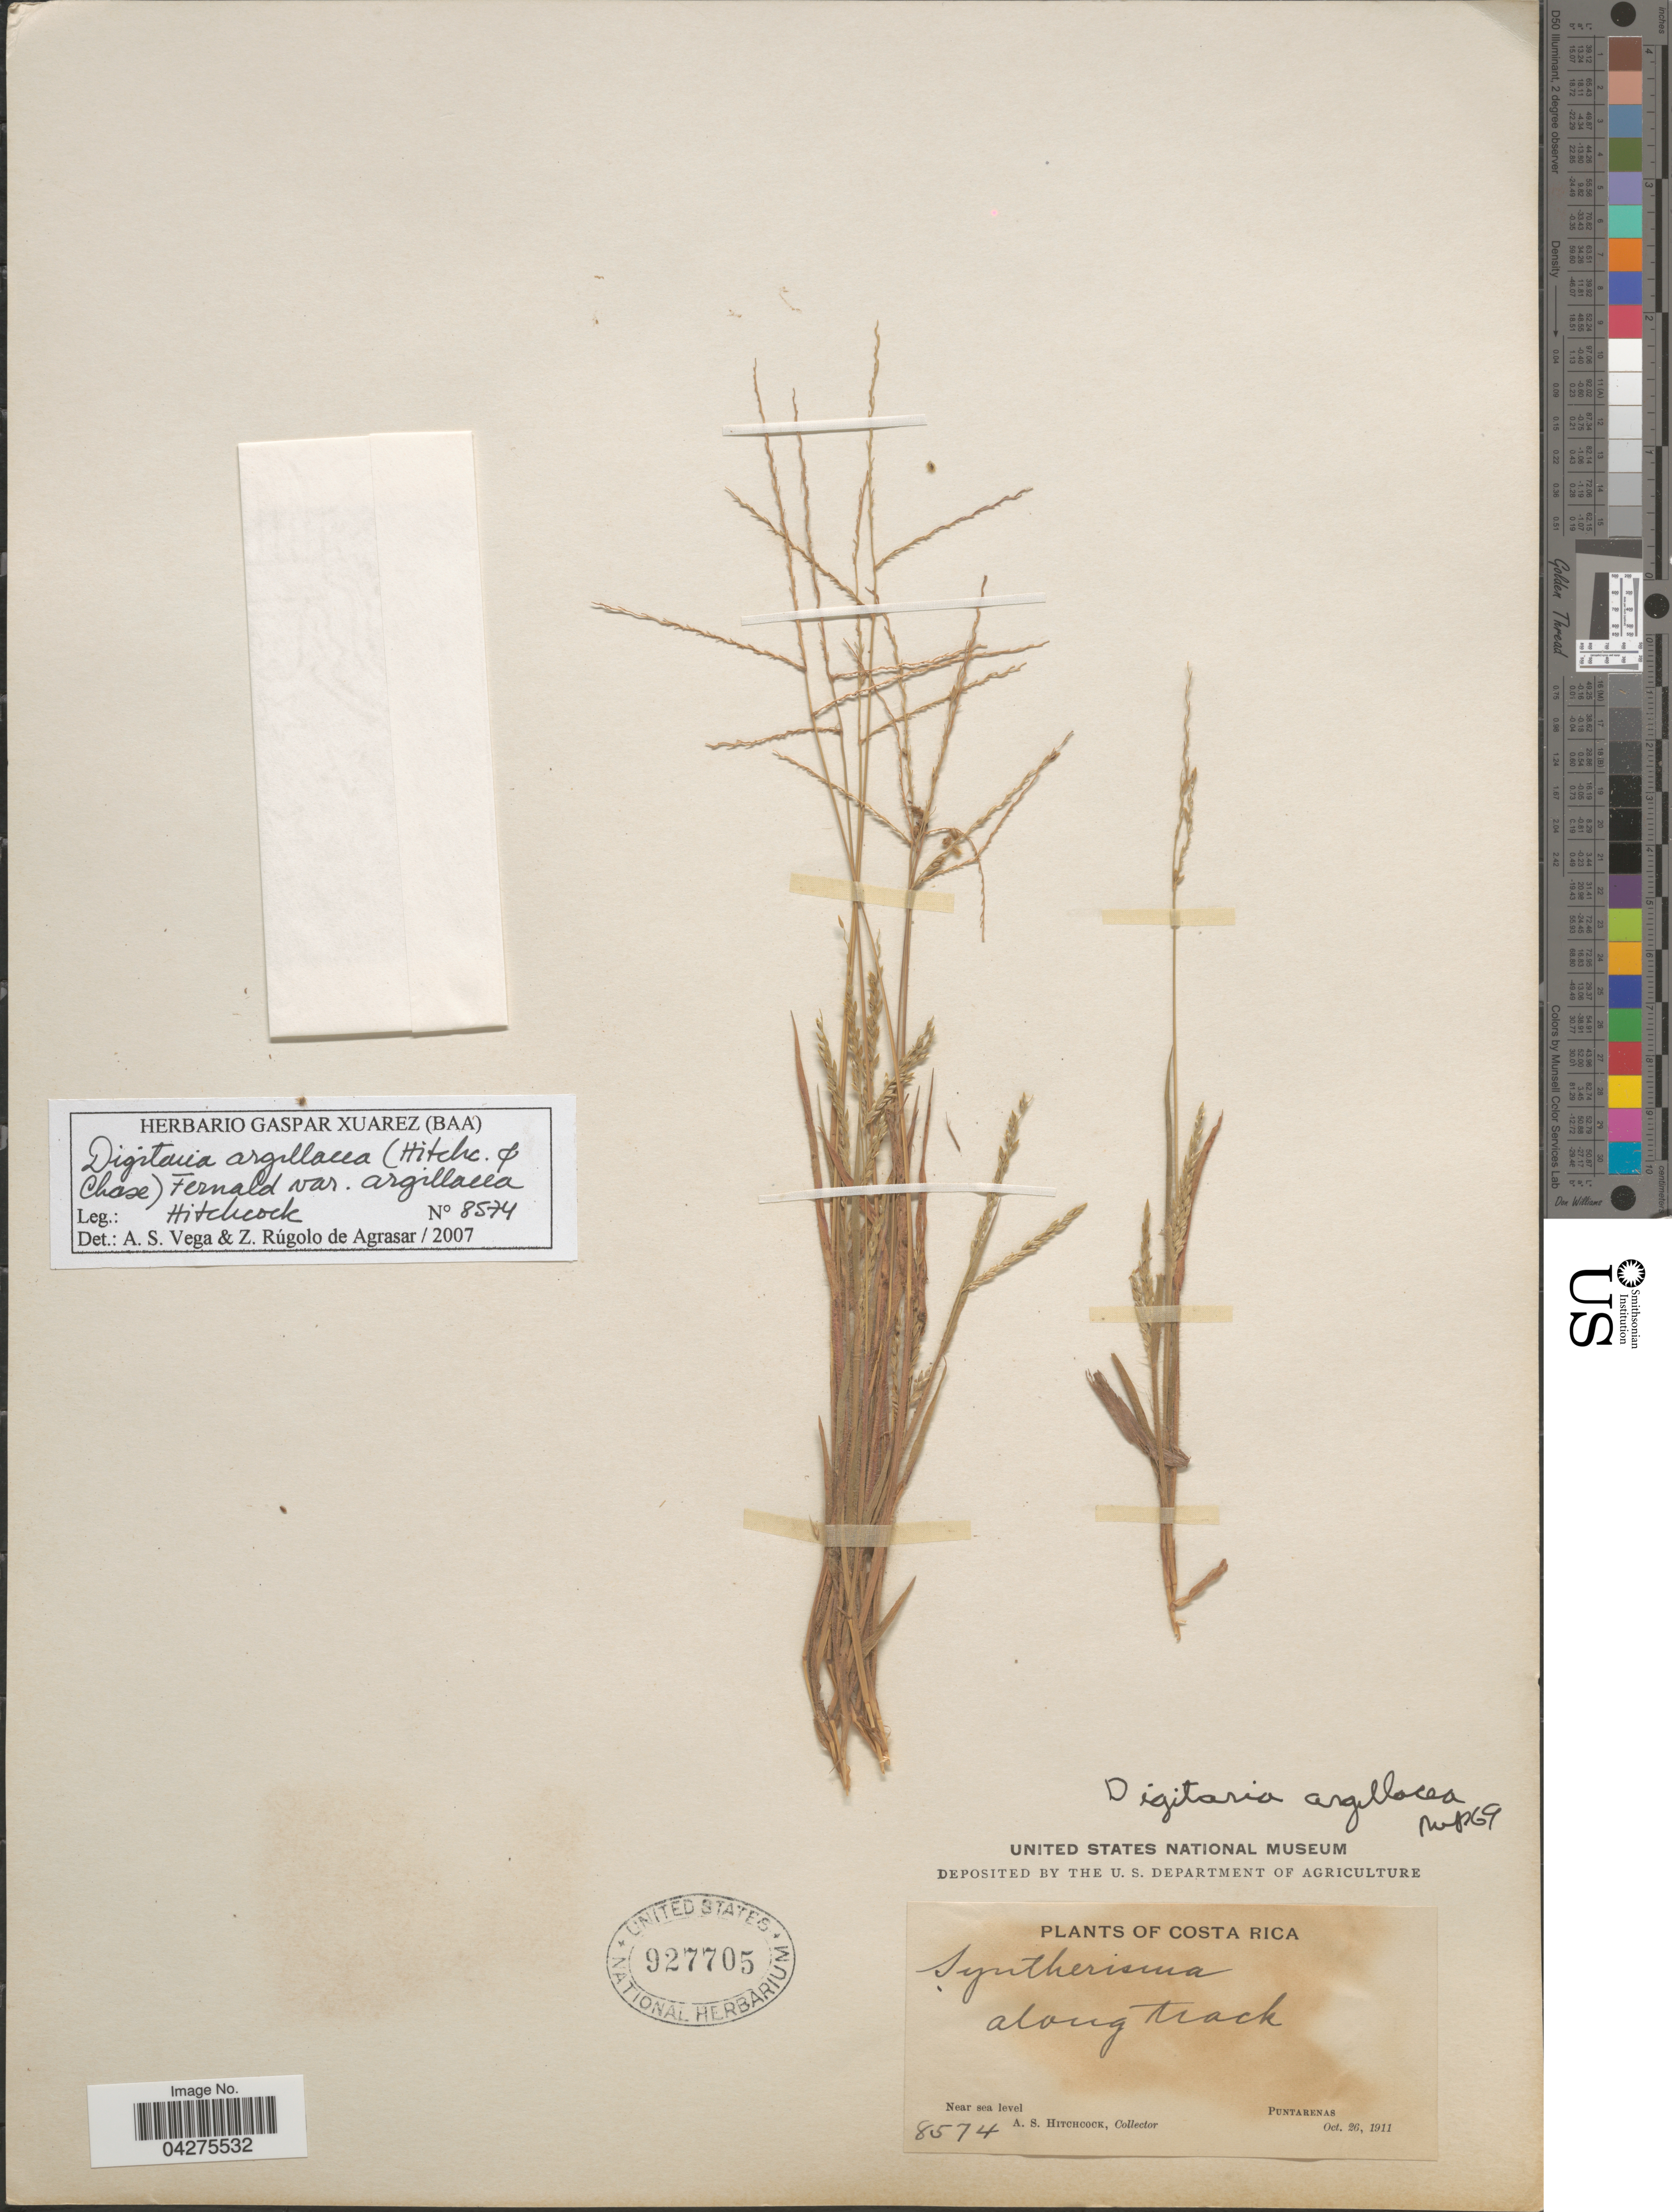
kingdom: Plantae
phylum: Tracheophyta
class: Liliopsida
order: Poales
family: Poaceae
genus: Digitaria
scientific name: Digitaria argillacea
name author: (Hitchc. & Chase) Fernald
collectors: A. S. Hitchcock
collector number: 8574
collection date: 1911-10-26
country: Costa Rica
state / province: Puntarenas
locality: Along track.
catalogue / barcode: US 927705